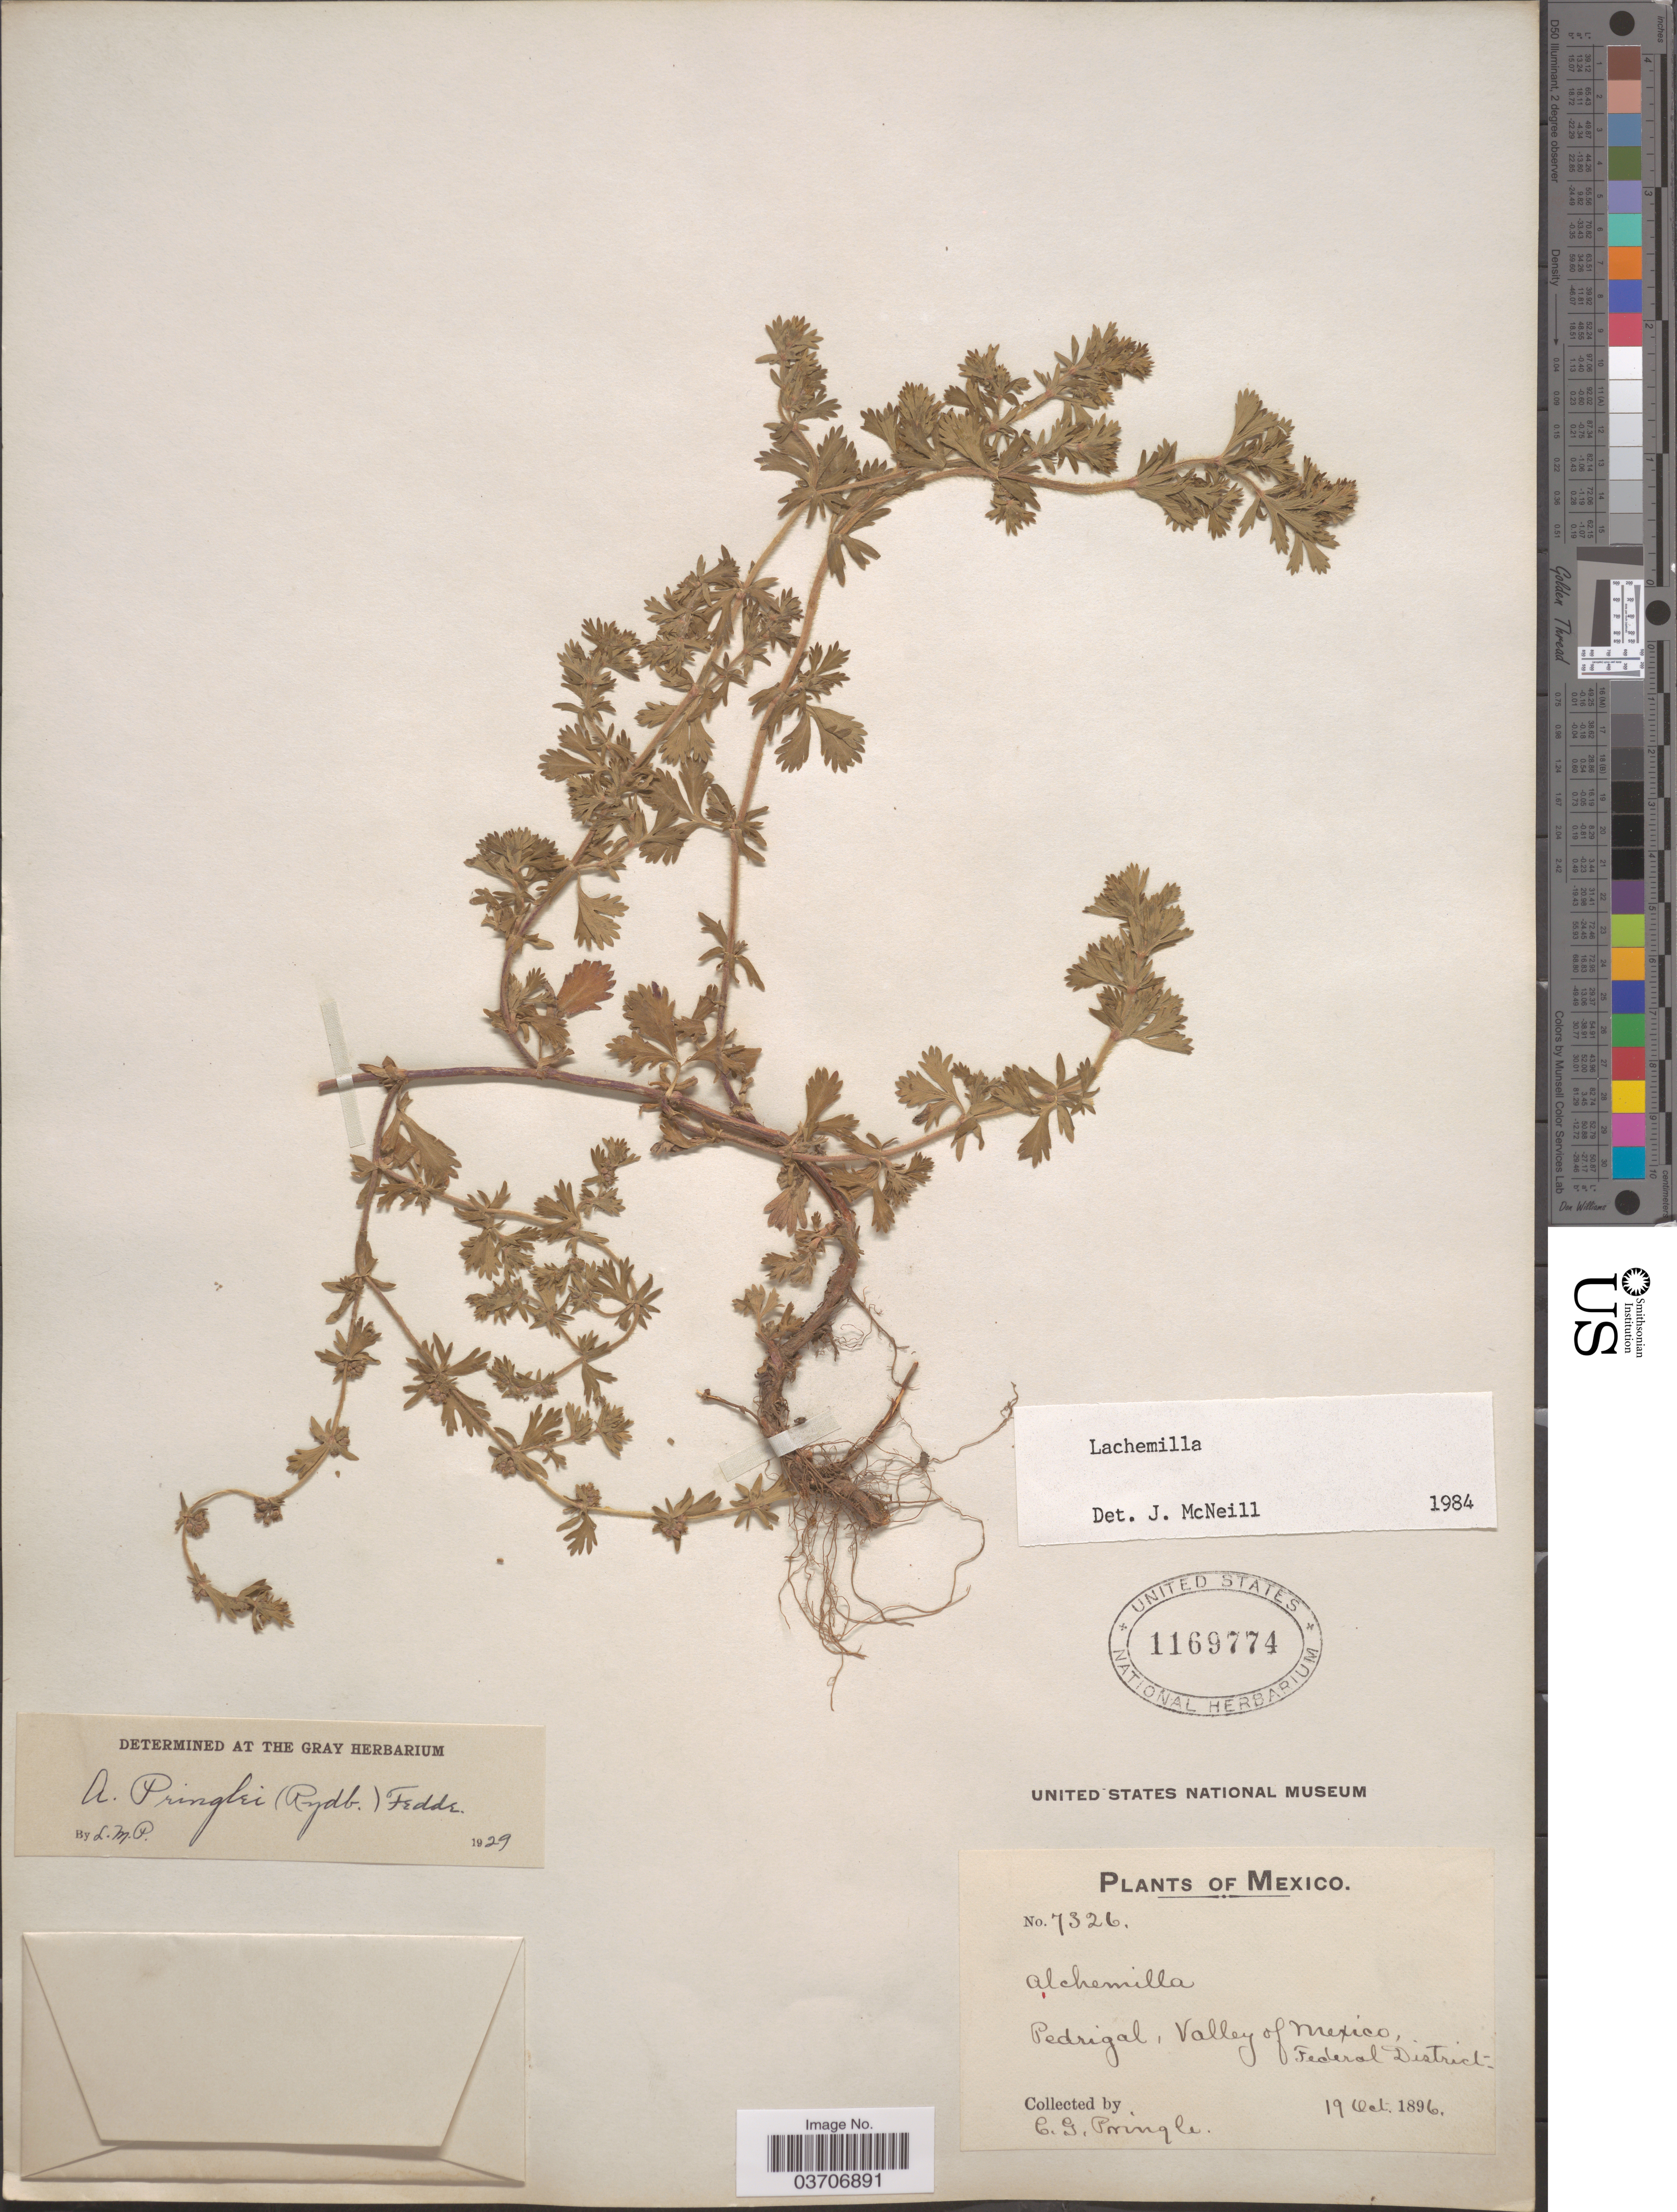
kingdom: Plantae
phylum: Tracheophyta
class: Magnoliopsida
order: Rosales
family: Rosaceae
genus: Lachemilla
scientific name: Lachemilla sp.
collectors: C. G. Pringle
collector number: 7326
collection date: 1896-10-19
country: Mexico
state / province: Distrito Federal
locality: Pedrigal, Valley of Mexico, Federal District.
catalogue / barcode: US 1169774